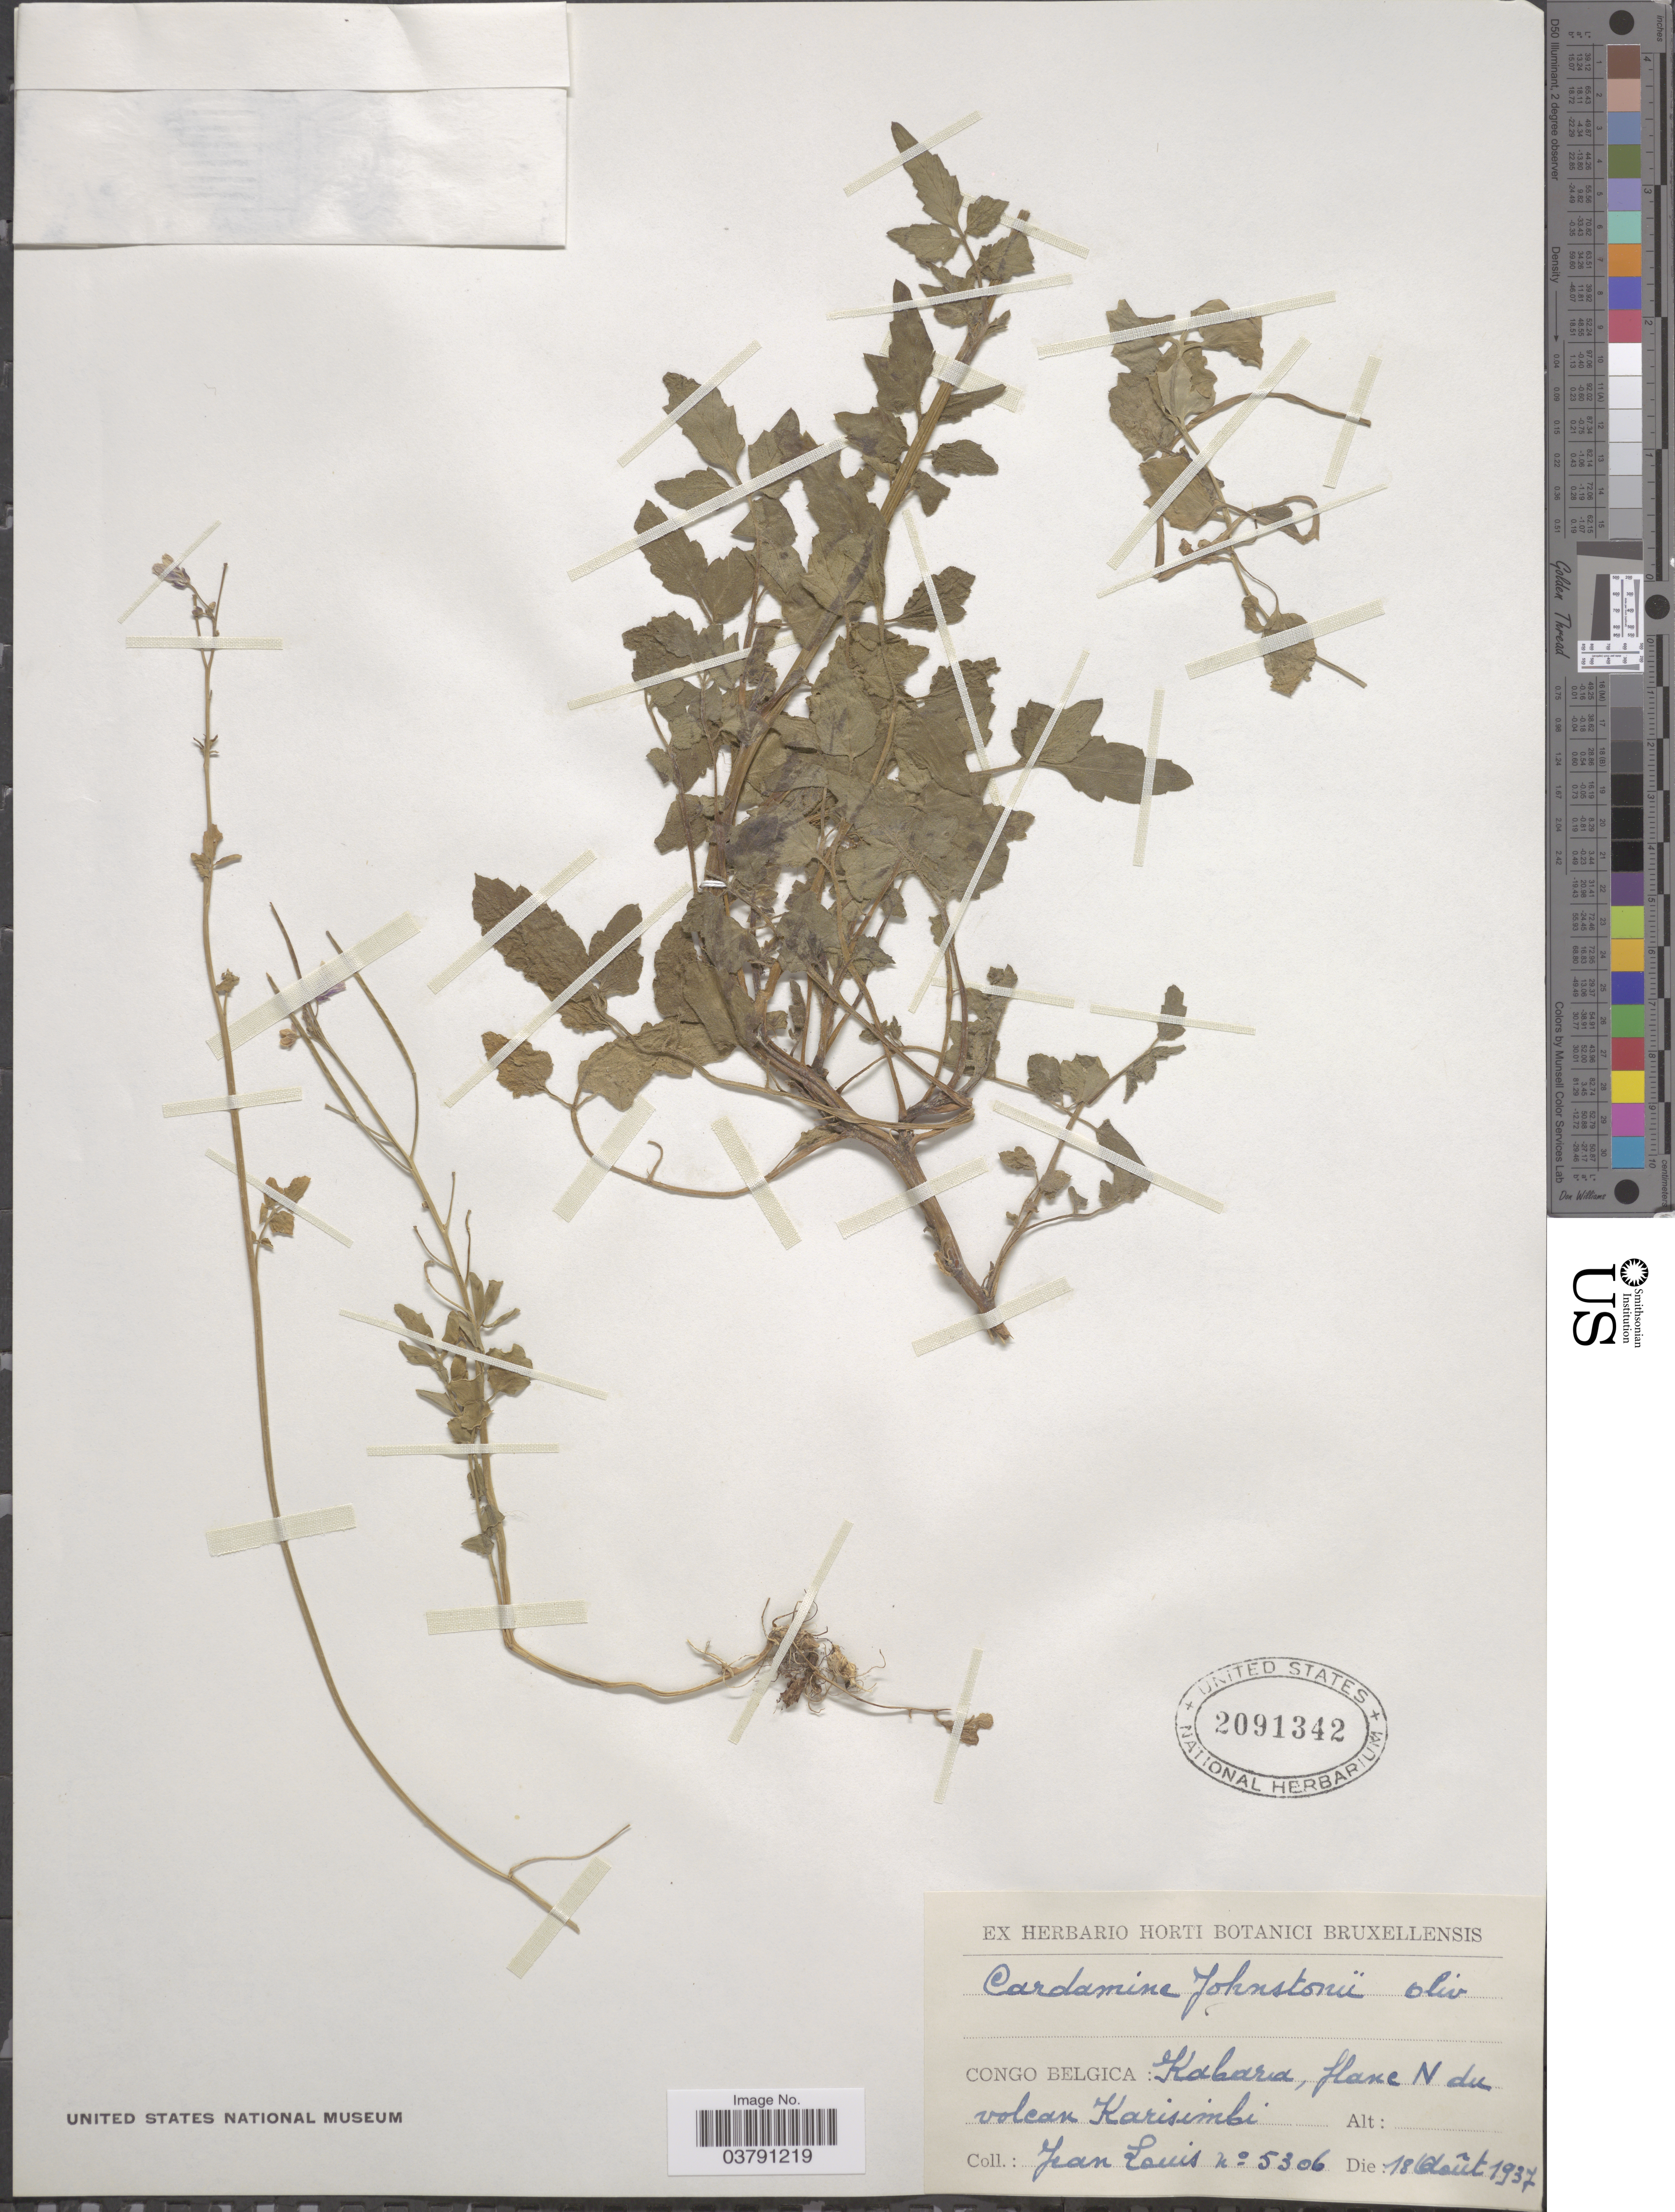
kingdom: Plantae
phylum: Tracheophyta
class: Magnoliopsida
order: Brassicales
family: Brassicaceae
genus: Cardamine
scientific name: Cardamine johnstonii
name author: Oliv.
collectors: J. Louis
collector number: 5306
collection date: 1937-08-18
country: Congo, Democratic Republic of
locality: Congo Belgica: Kabara, flane N du volcan Karisimbi.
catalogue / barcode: US 2091342